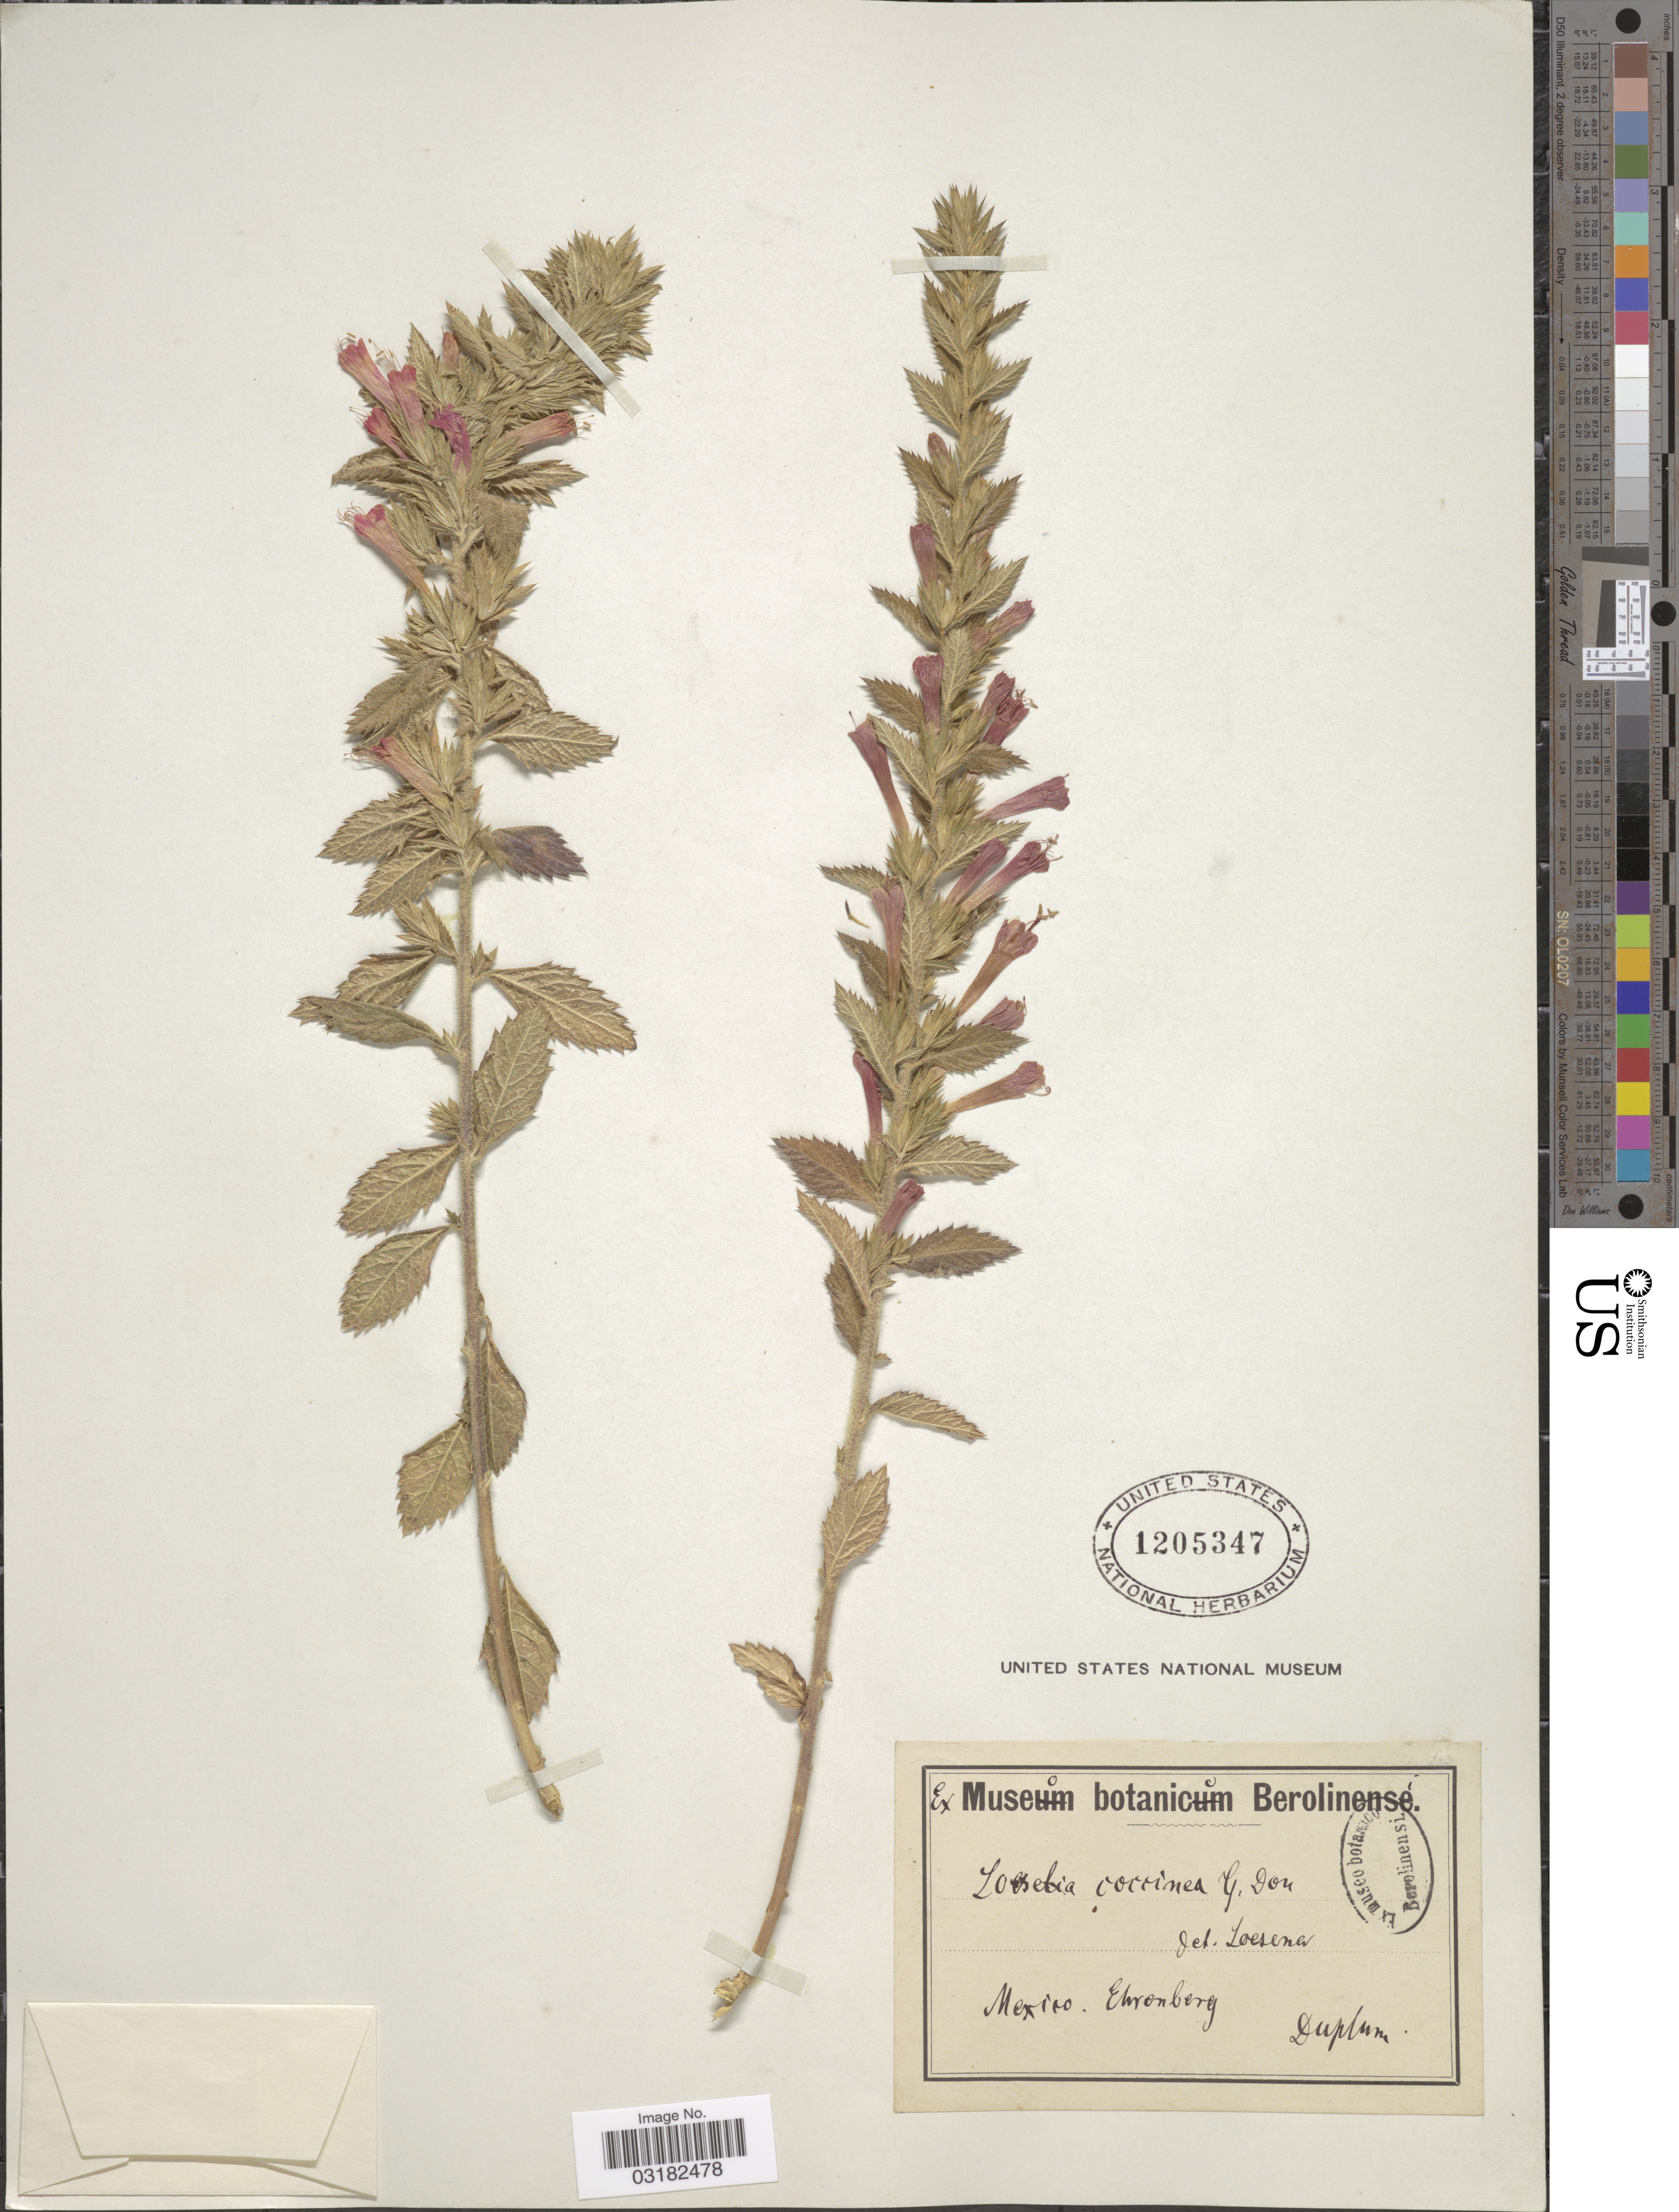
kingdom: Plantae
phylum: Tracheophyta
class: Magnoliopsida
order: Ericales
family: Polemoniaceae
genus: Loeselia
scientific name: Loeselia mexicana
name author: (Lam.) Brand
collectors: -. Ehrenberg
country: Mexico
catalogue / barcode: US 1205347